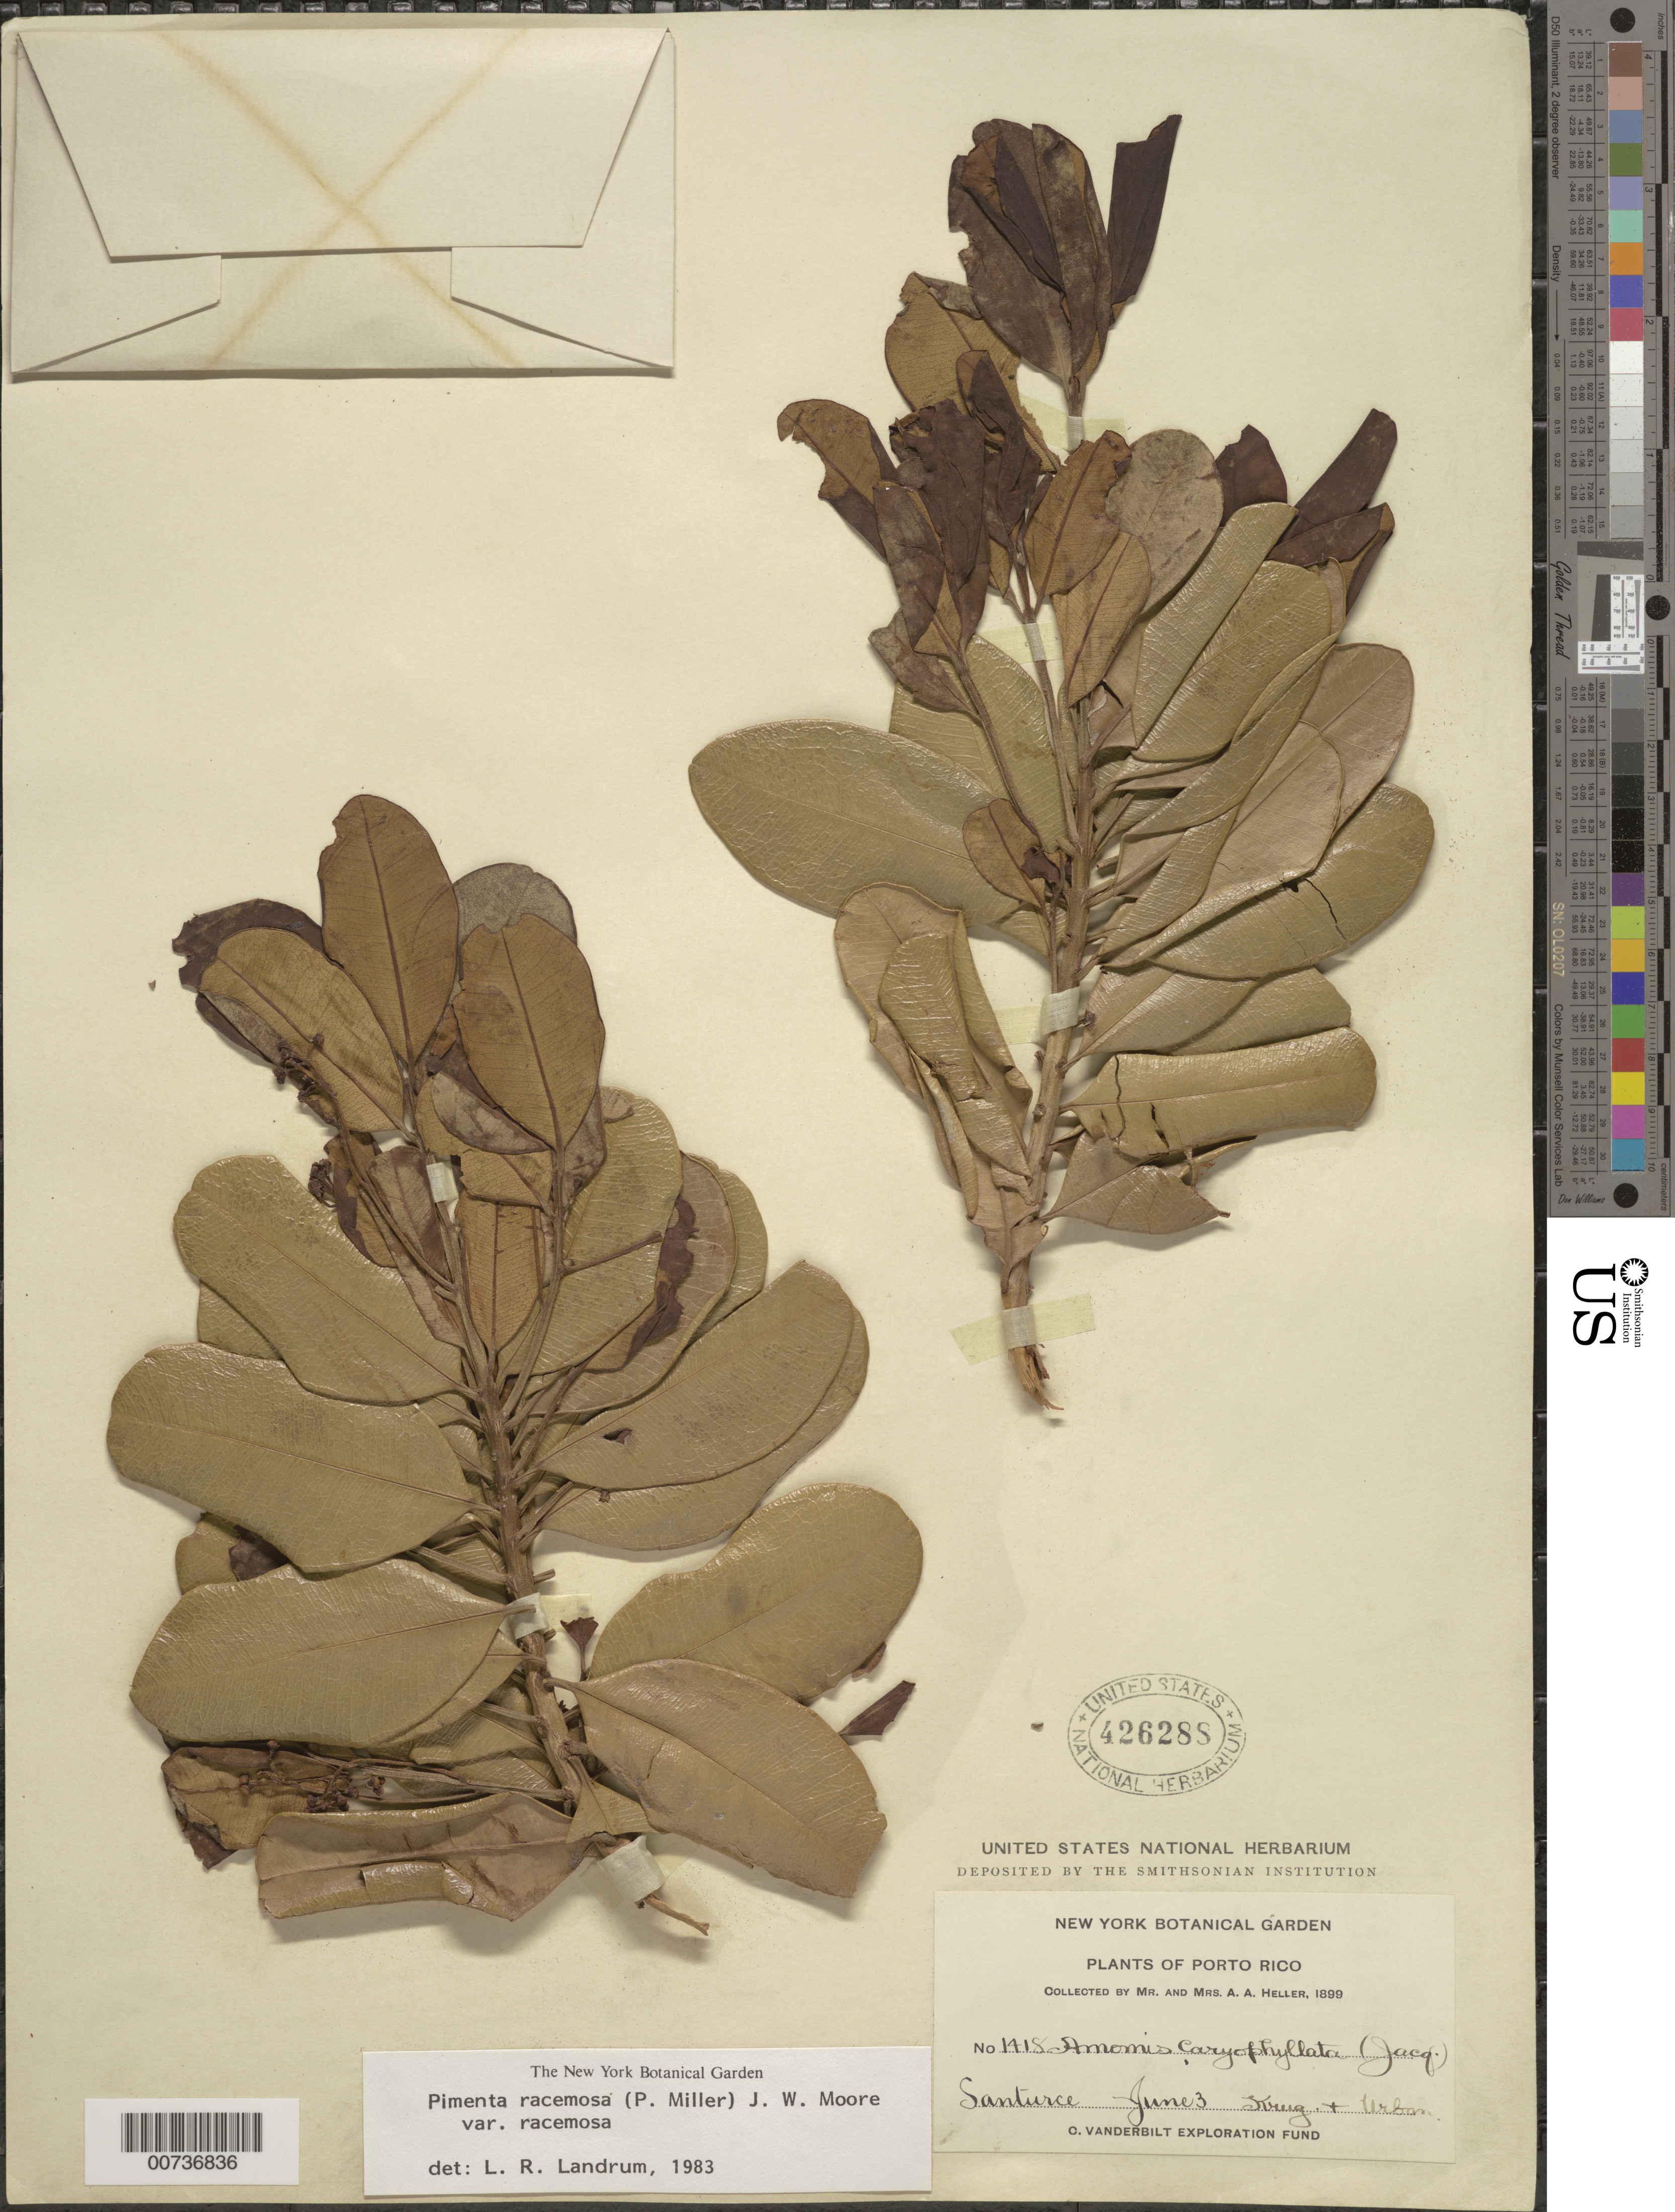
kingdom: Plantae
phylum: Tracheophyta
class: Magnoliopsida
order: Myrtales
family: Myrtaceae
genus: Pimenta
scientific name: Pimenta racemosa var. racemosa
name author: (Mill.) J.W. Moore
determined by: Landrum, L. R.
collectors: A. A. Heller & E. G. Heller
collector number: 1418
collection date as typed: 03 Jun 1899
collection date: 1899-06-03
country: Puerto Rico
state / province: San Juan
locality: Santurce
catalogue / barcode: US 426288